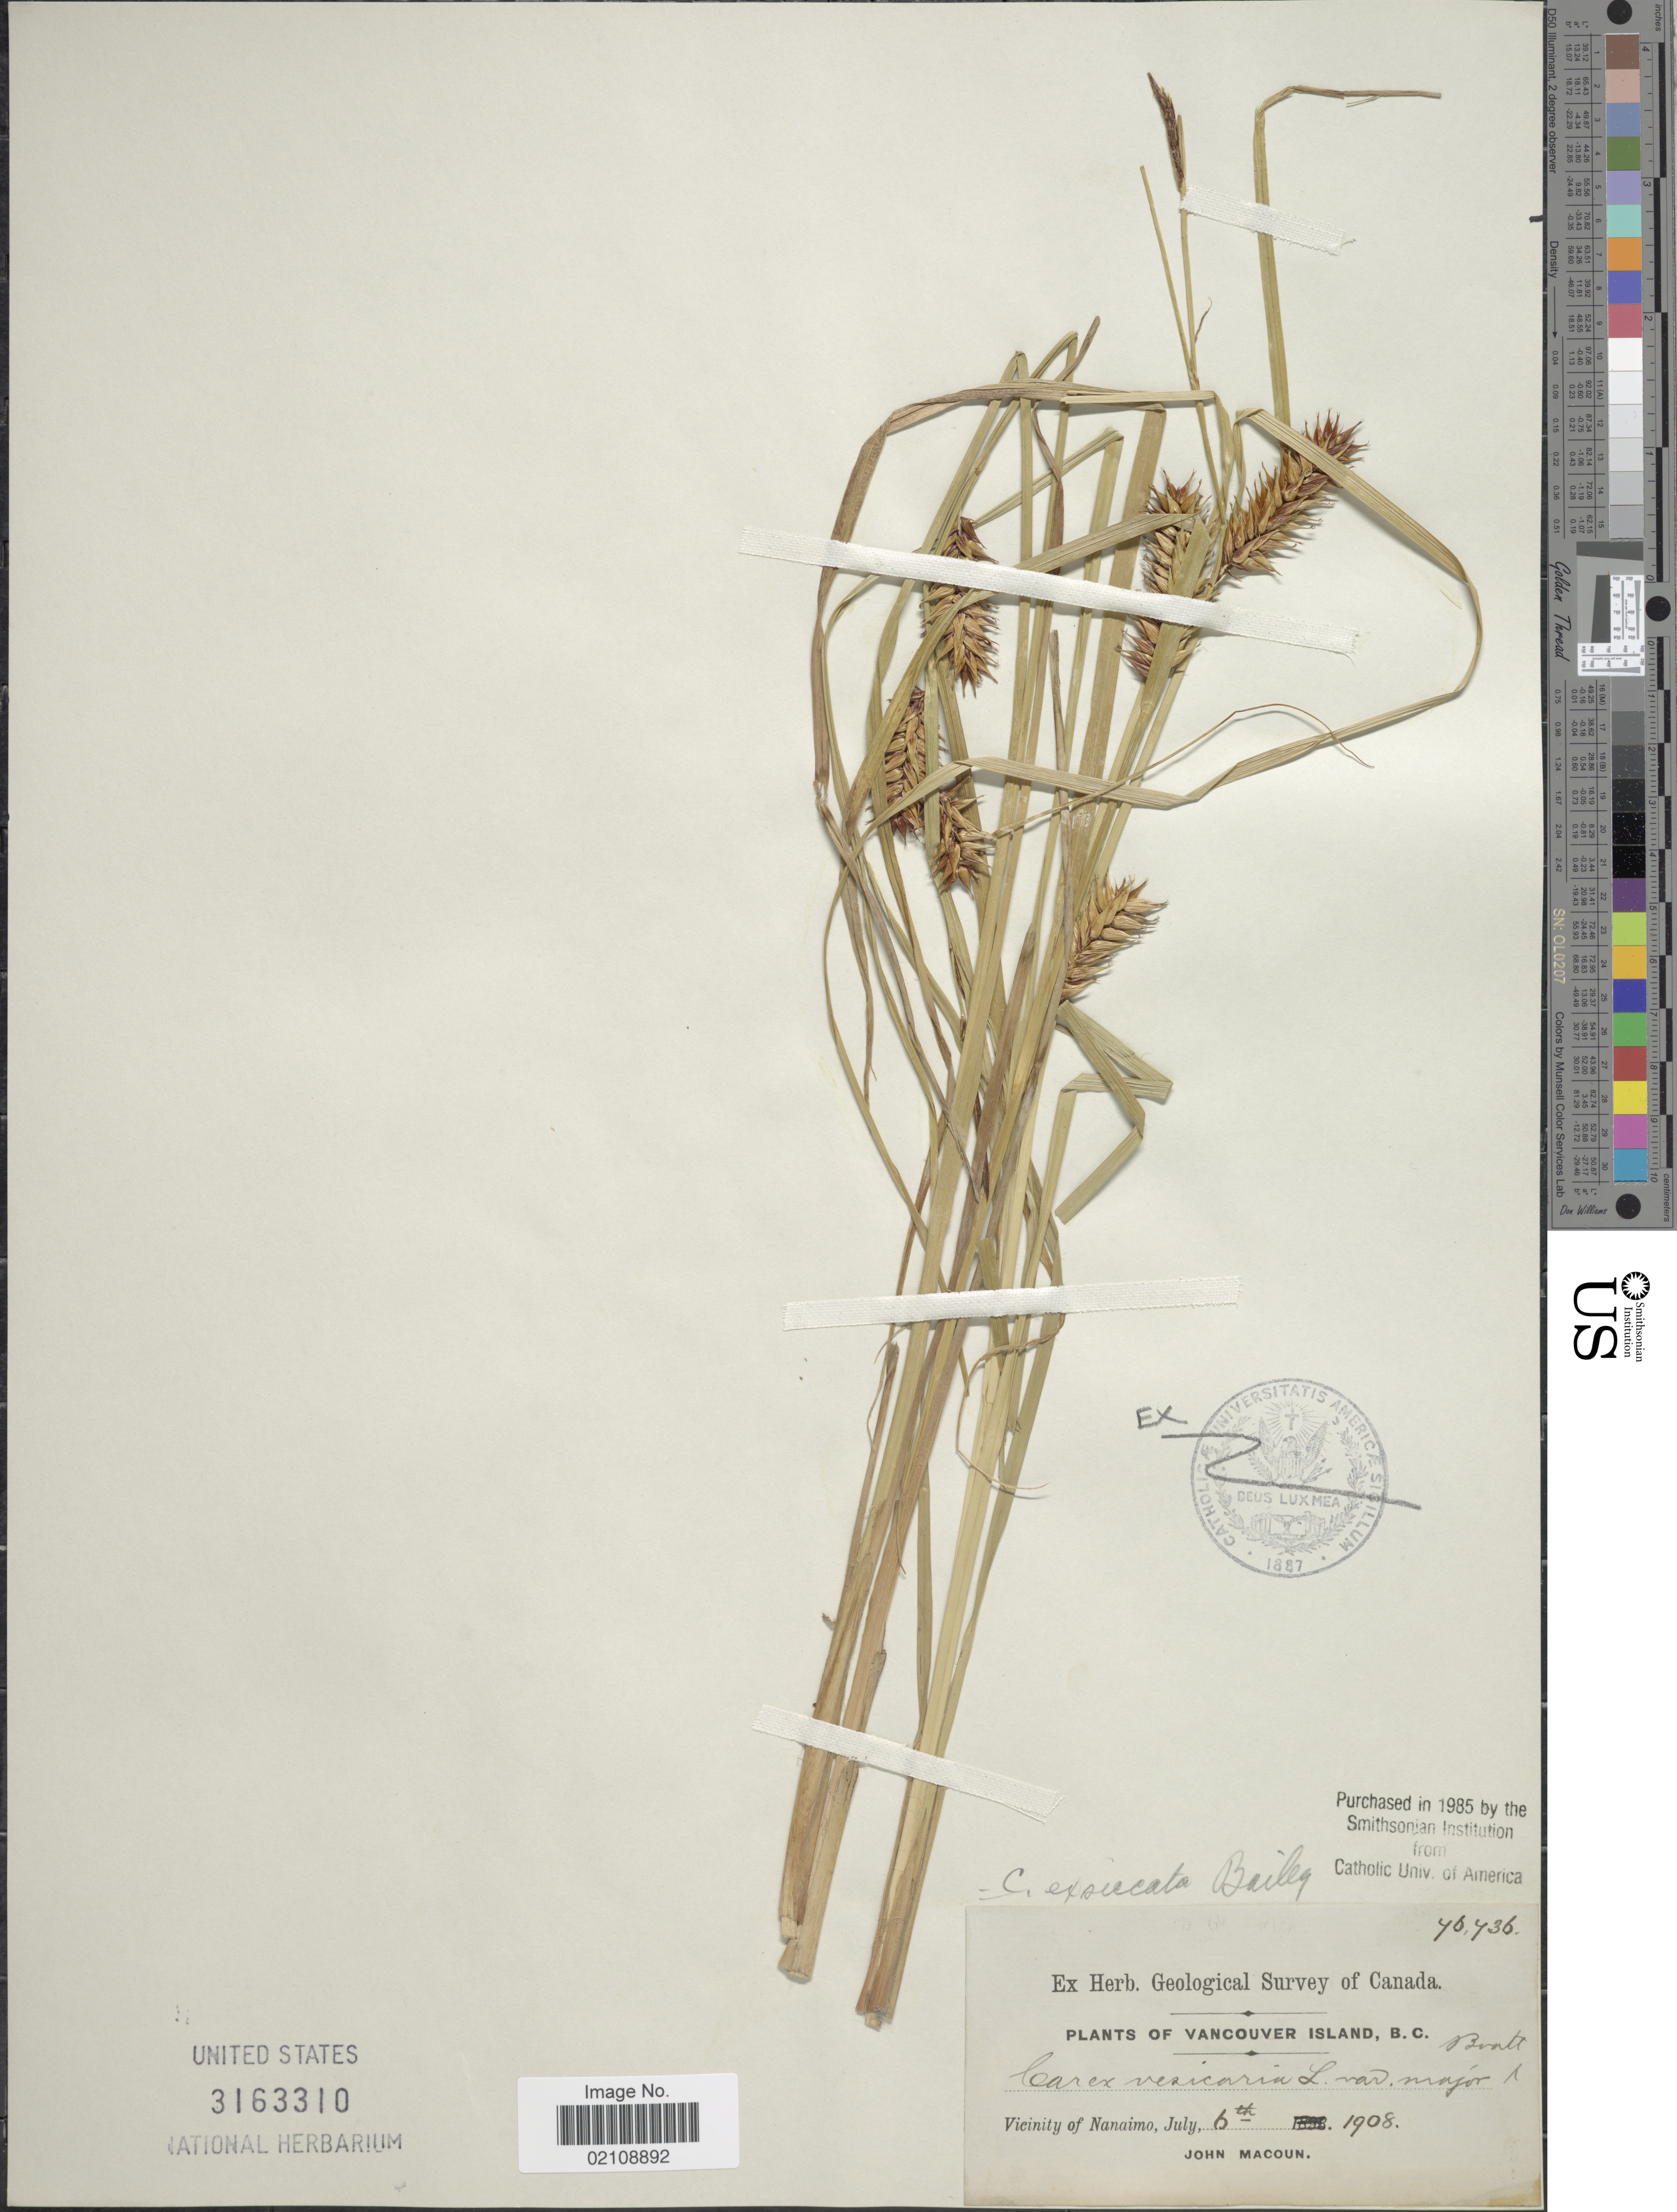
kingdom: Plantae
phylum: Tracheophyta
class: Liliopsida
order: Poales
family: Cyperaceae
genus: Carex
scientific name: Carex exsiccata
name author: L.H. Bailey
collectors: J. Macoun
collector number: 46436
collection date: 1908-07-06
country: Canada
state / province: British Columbia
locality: Vancouver Island, Vicinity of Nanaimo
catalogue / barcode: US 3163310